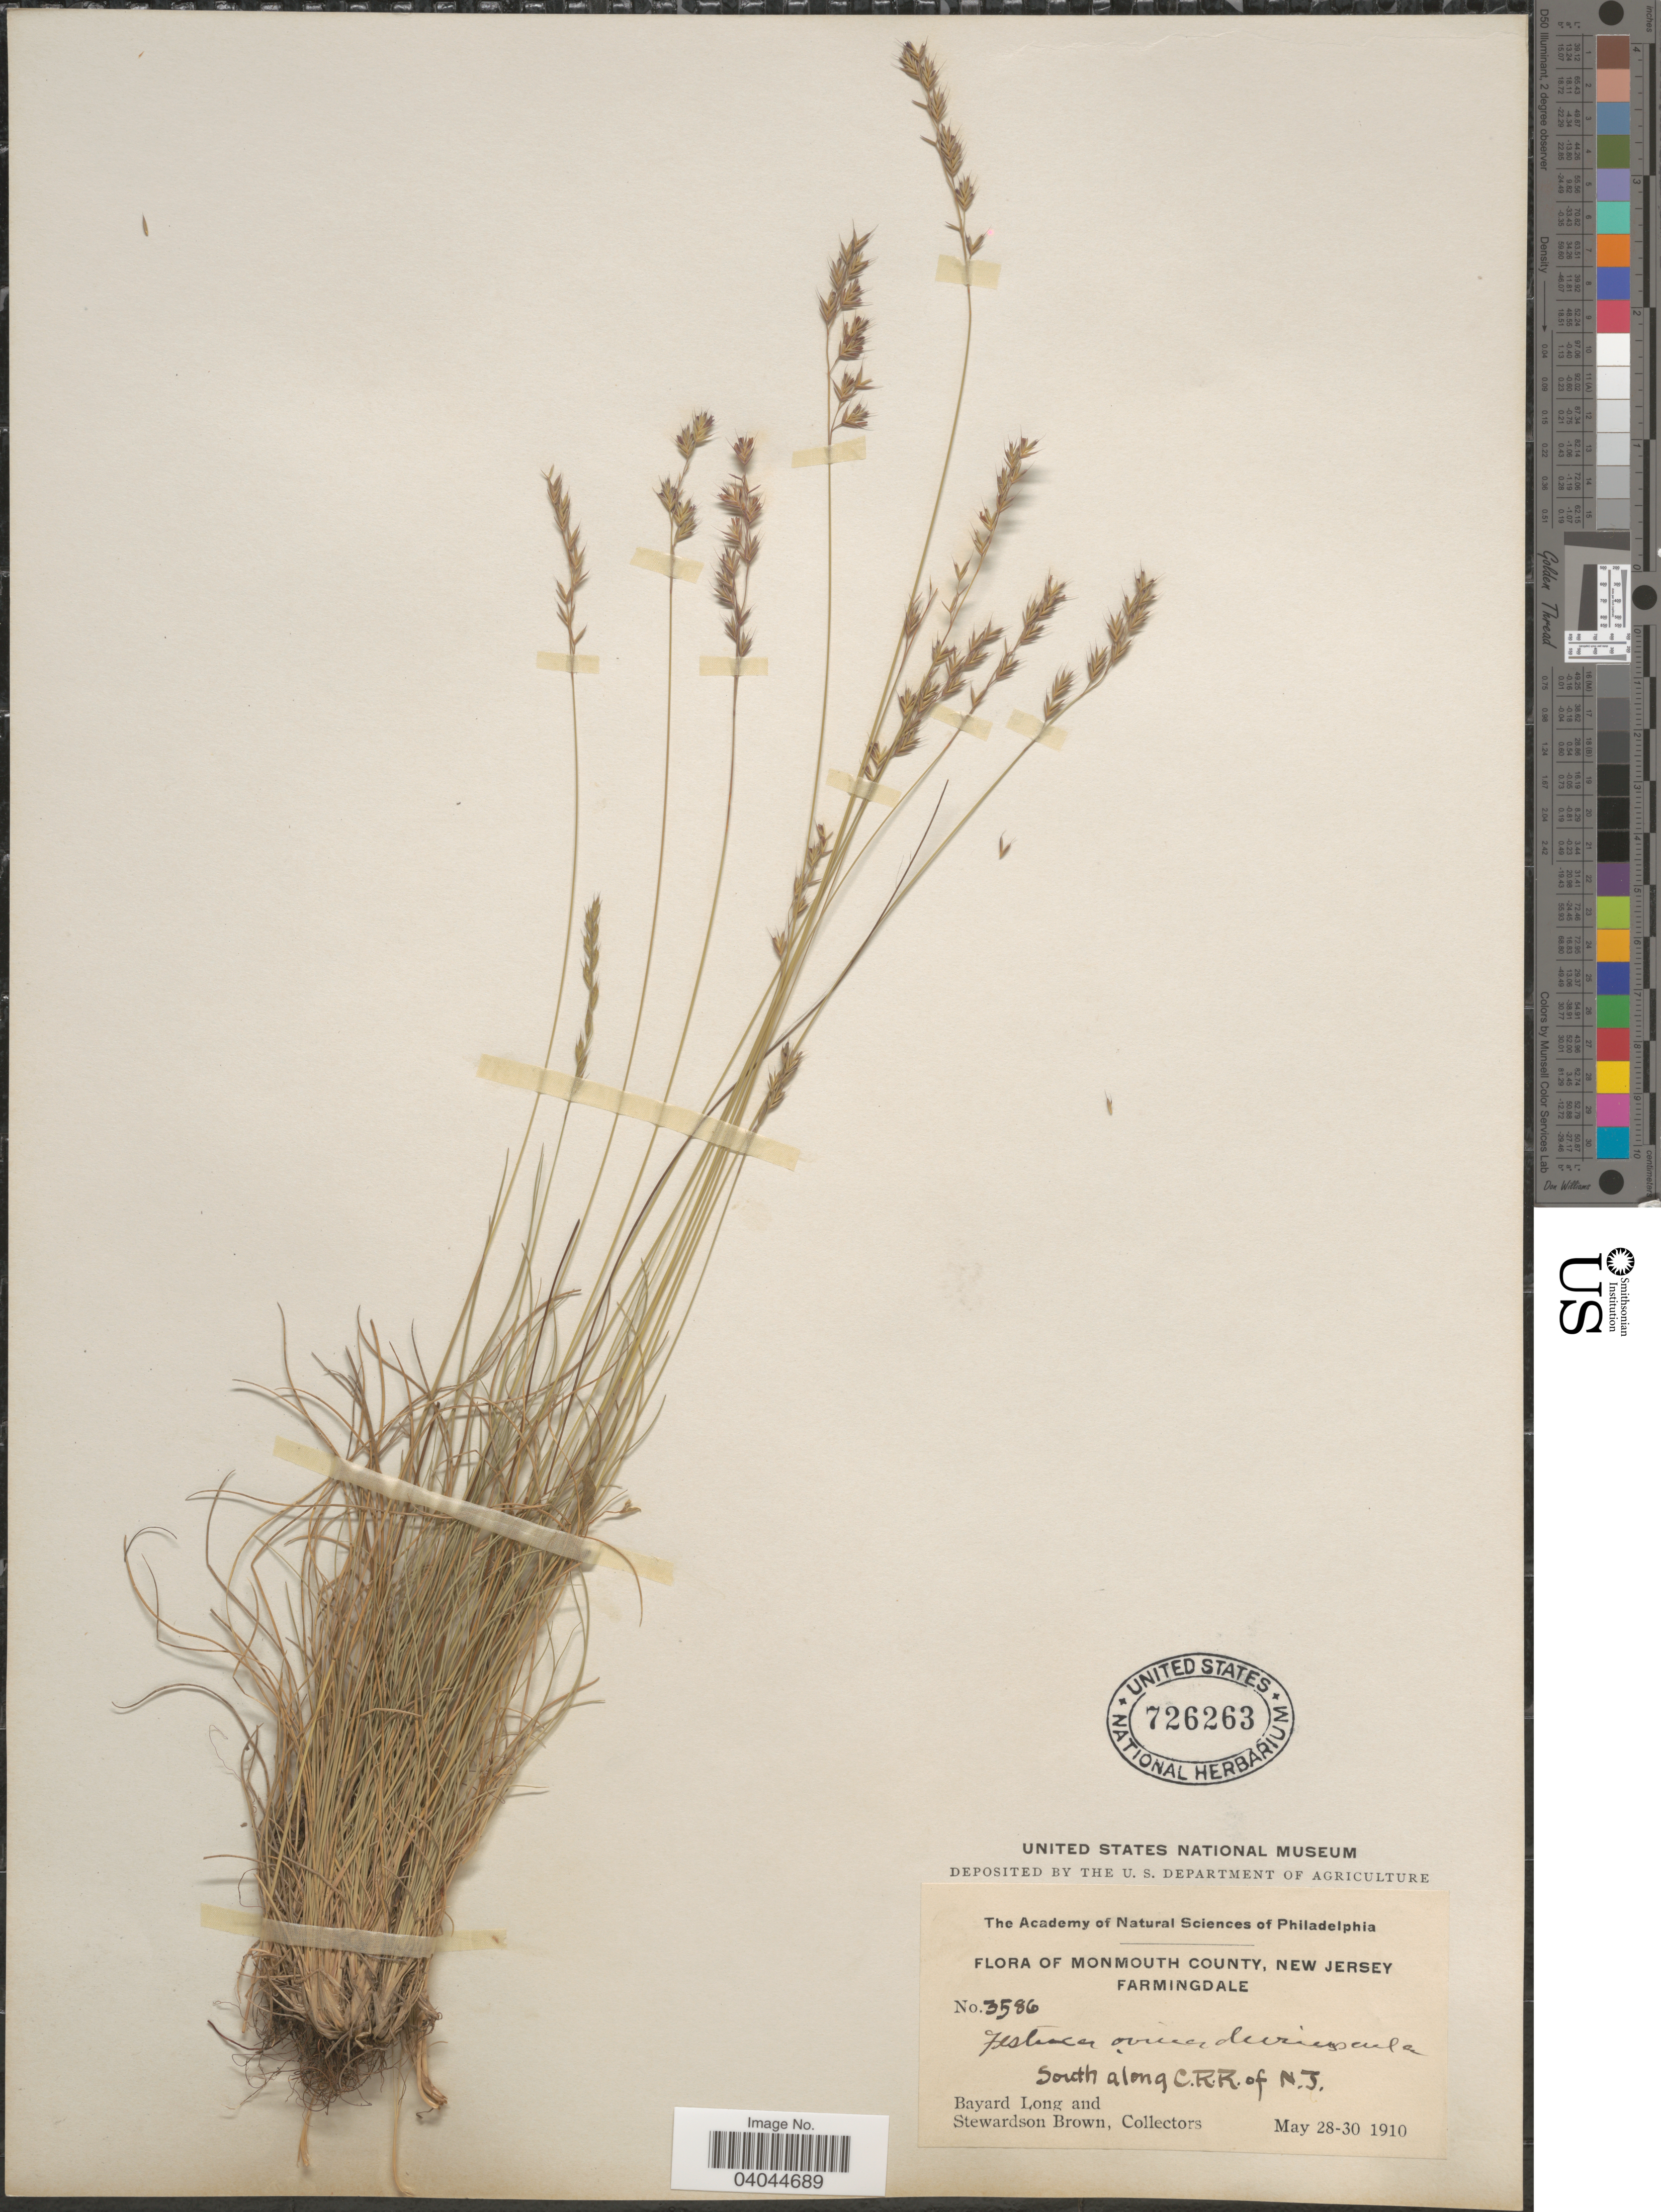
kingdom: Plantae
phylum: Tracheophyta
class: Liliopsida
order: Poales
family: Poaceae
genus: Festuca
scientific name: Festuca ovina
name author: L.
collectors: B. Long & S. Brown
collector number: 3586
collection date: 1910-05-28/1910-05-30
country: United States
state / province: New Jersey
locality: Monmouth County. Farmingdale. South along C.R.R. of N.J.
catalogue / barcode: US 726263